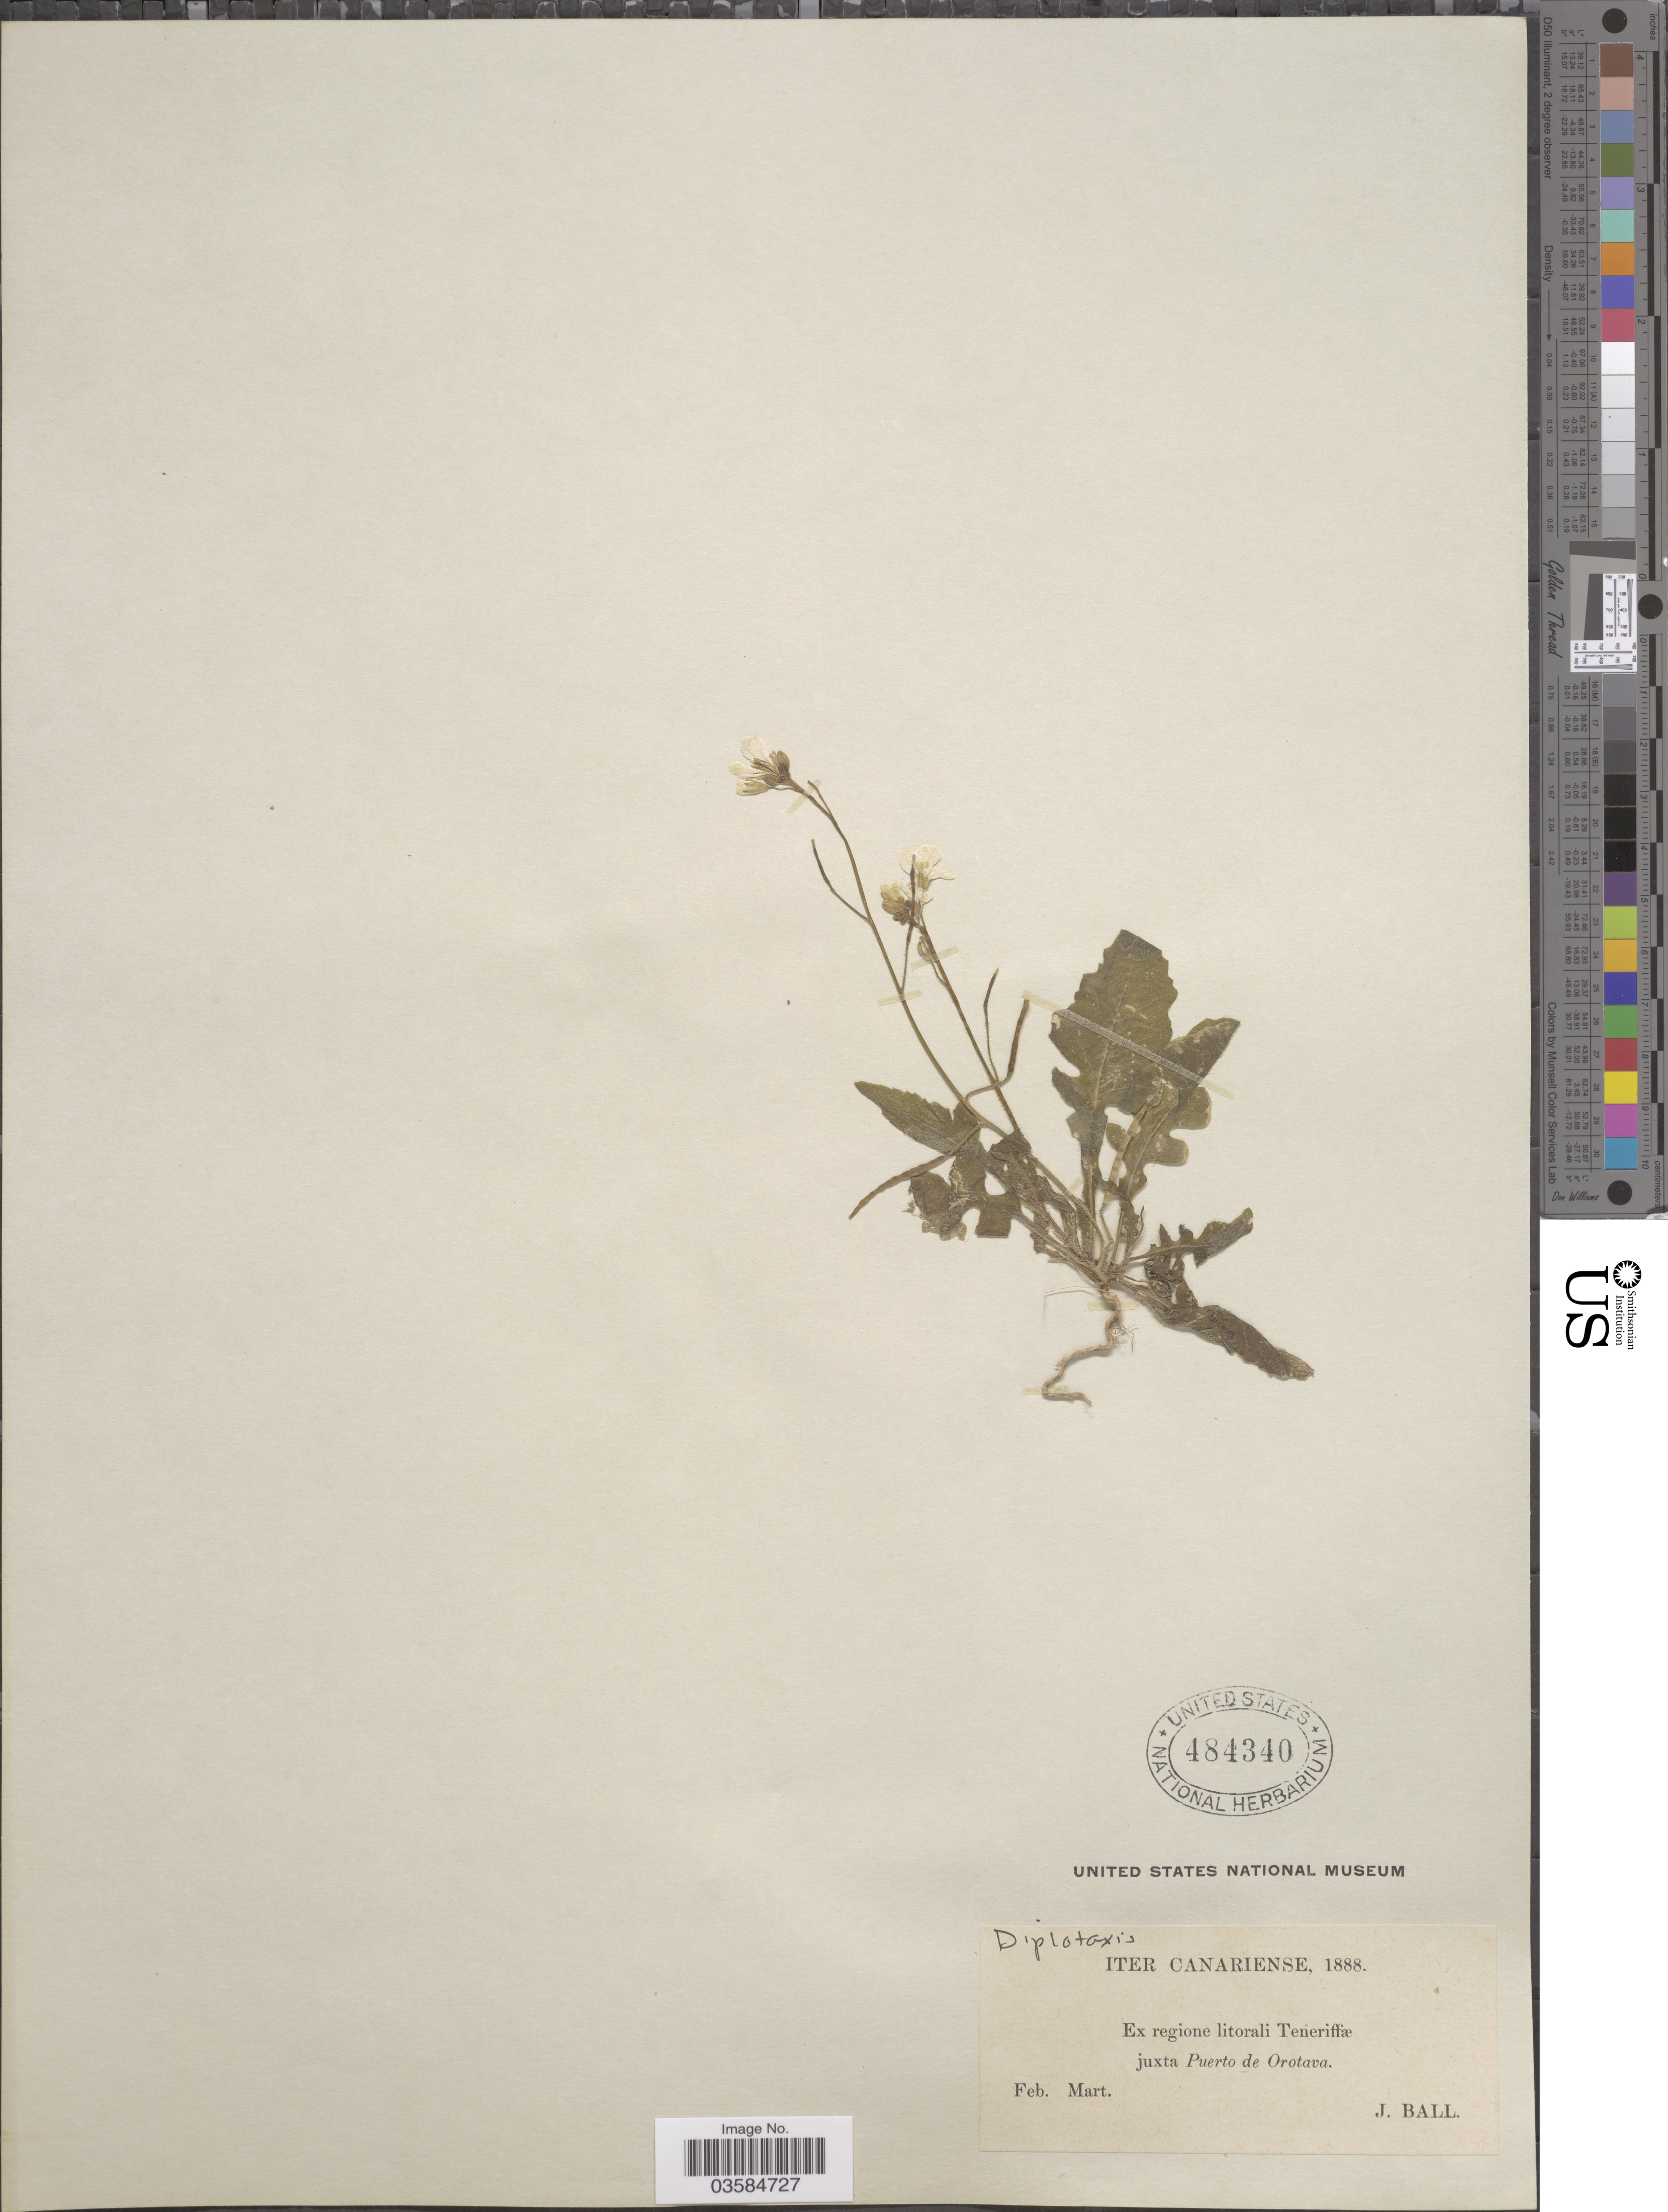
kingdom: Plantae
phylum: Tracheophyta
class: Magnoliopsida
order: Brassicales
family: Brassicaceae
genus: Diplotaxis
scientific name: Diplotaxis sp.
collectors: J. Ball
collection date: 1888-02/1888-03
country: Spain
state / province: Canarias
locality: Iter Canariense. Ex regione litorali Teneriffæ juxta Puerto de Orotava.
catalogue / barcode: US 484340